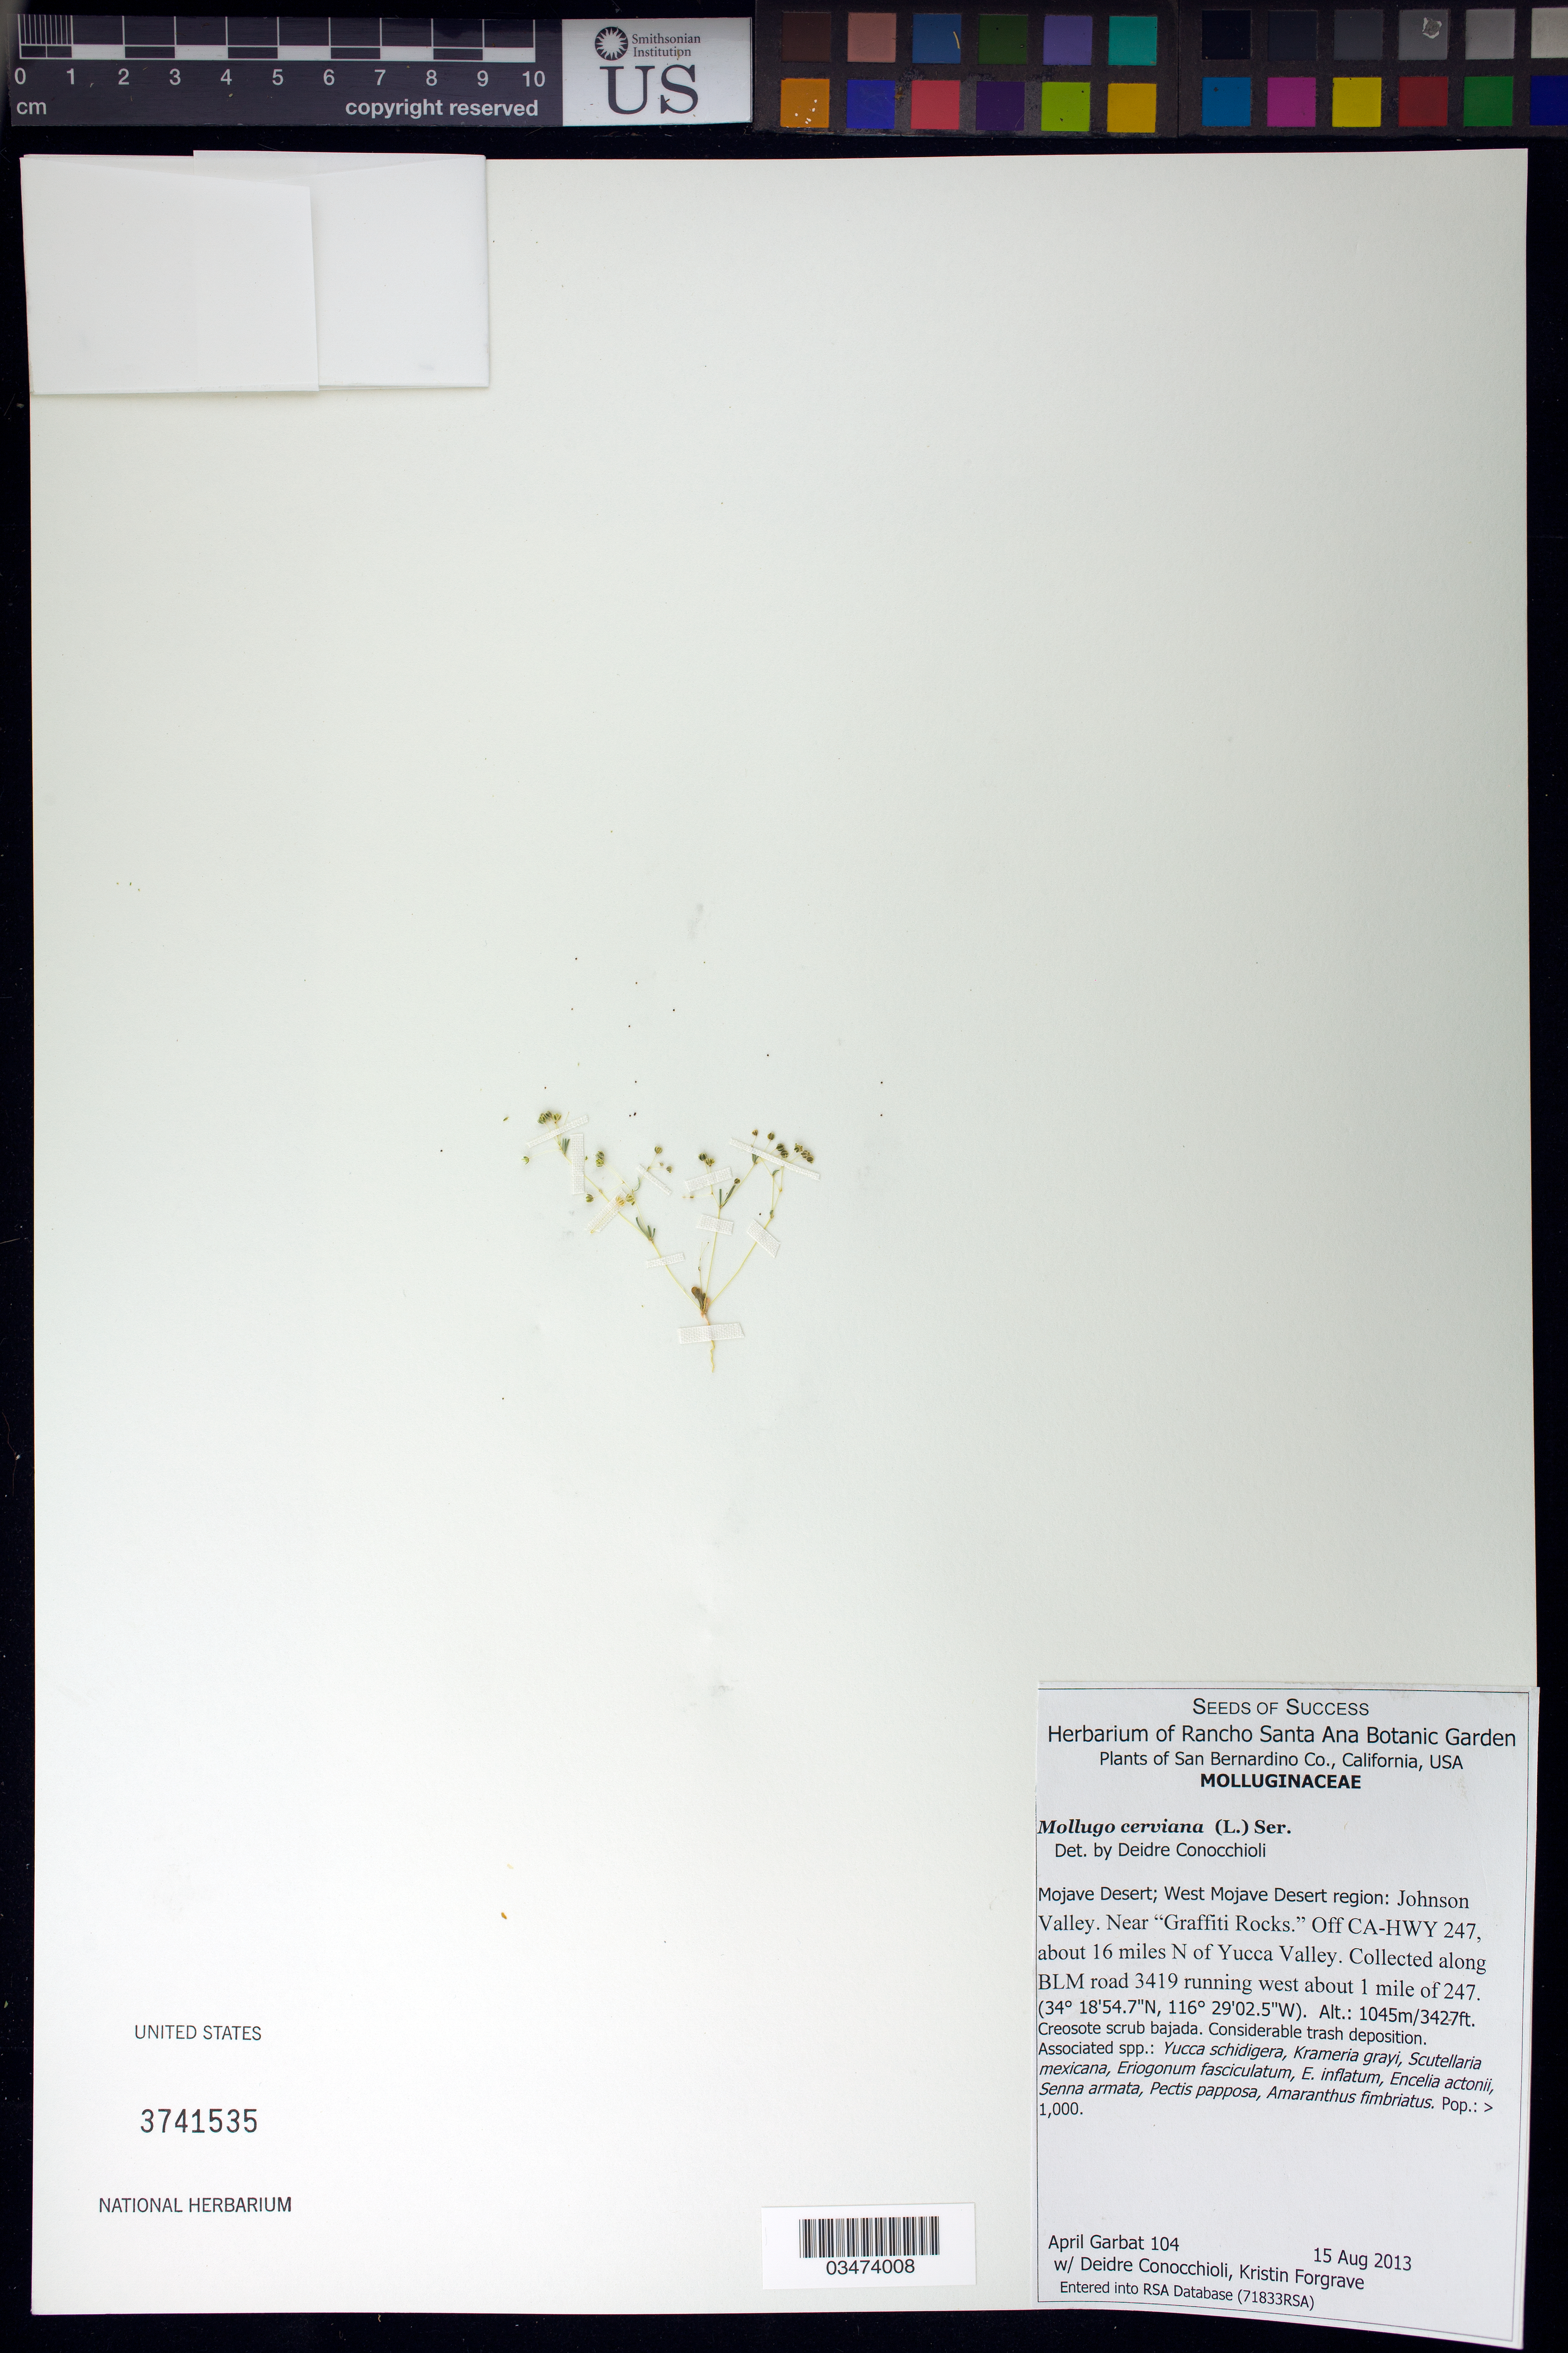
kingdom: Plantae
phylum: Tracheophyta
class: Magnoliopsida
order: Caryophyllales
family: Molluginaceae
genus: Mollugo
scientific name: Mollugo cerviana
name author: (L.) Ser.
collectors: A. Garbat, D. Conocchioli & K. Forgrave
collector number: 104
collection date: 2013-08-15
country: United States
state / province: California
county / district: San Bernardino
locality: Mojave Desert, West region, Johnson Valley, near "Graffiti Rocks", 16 miles N of Yucca Valley.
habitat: Creosote scrub bajada. Associated species: Yucca schidigera, Krameria grayi, Senna armata, Pectis papposa, ect.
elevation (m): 1045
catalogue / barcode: US 3741535